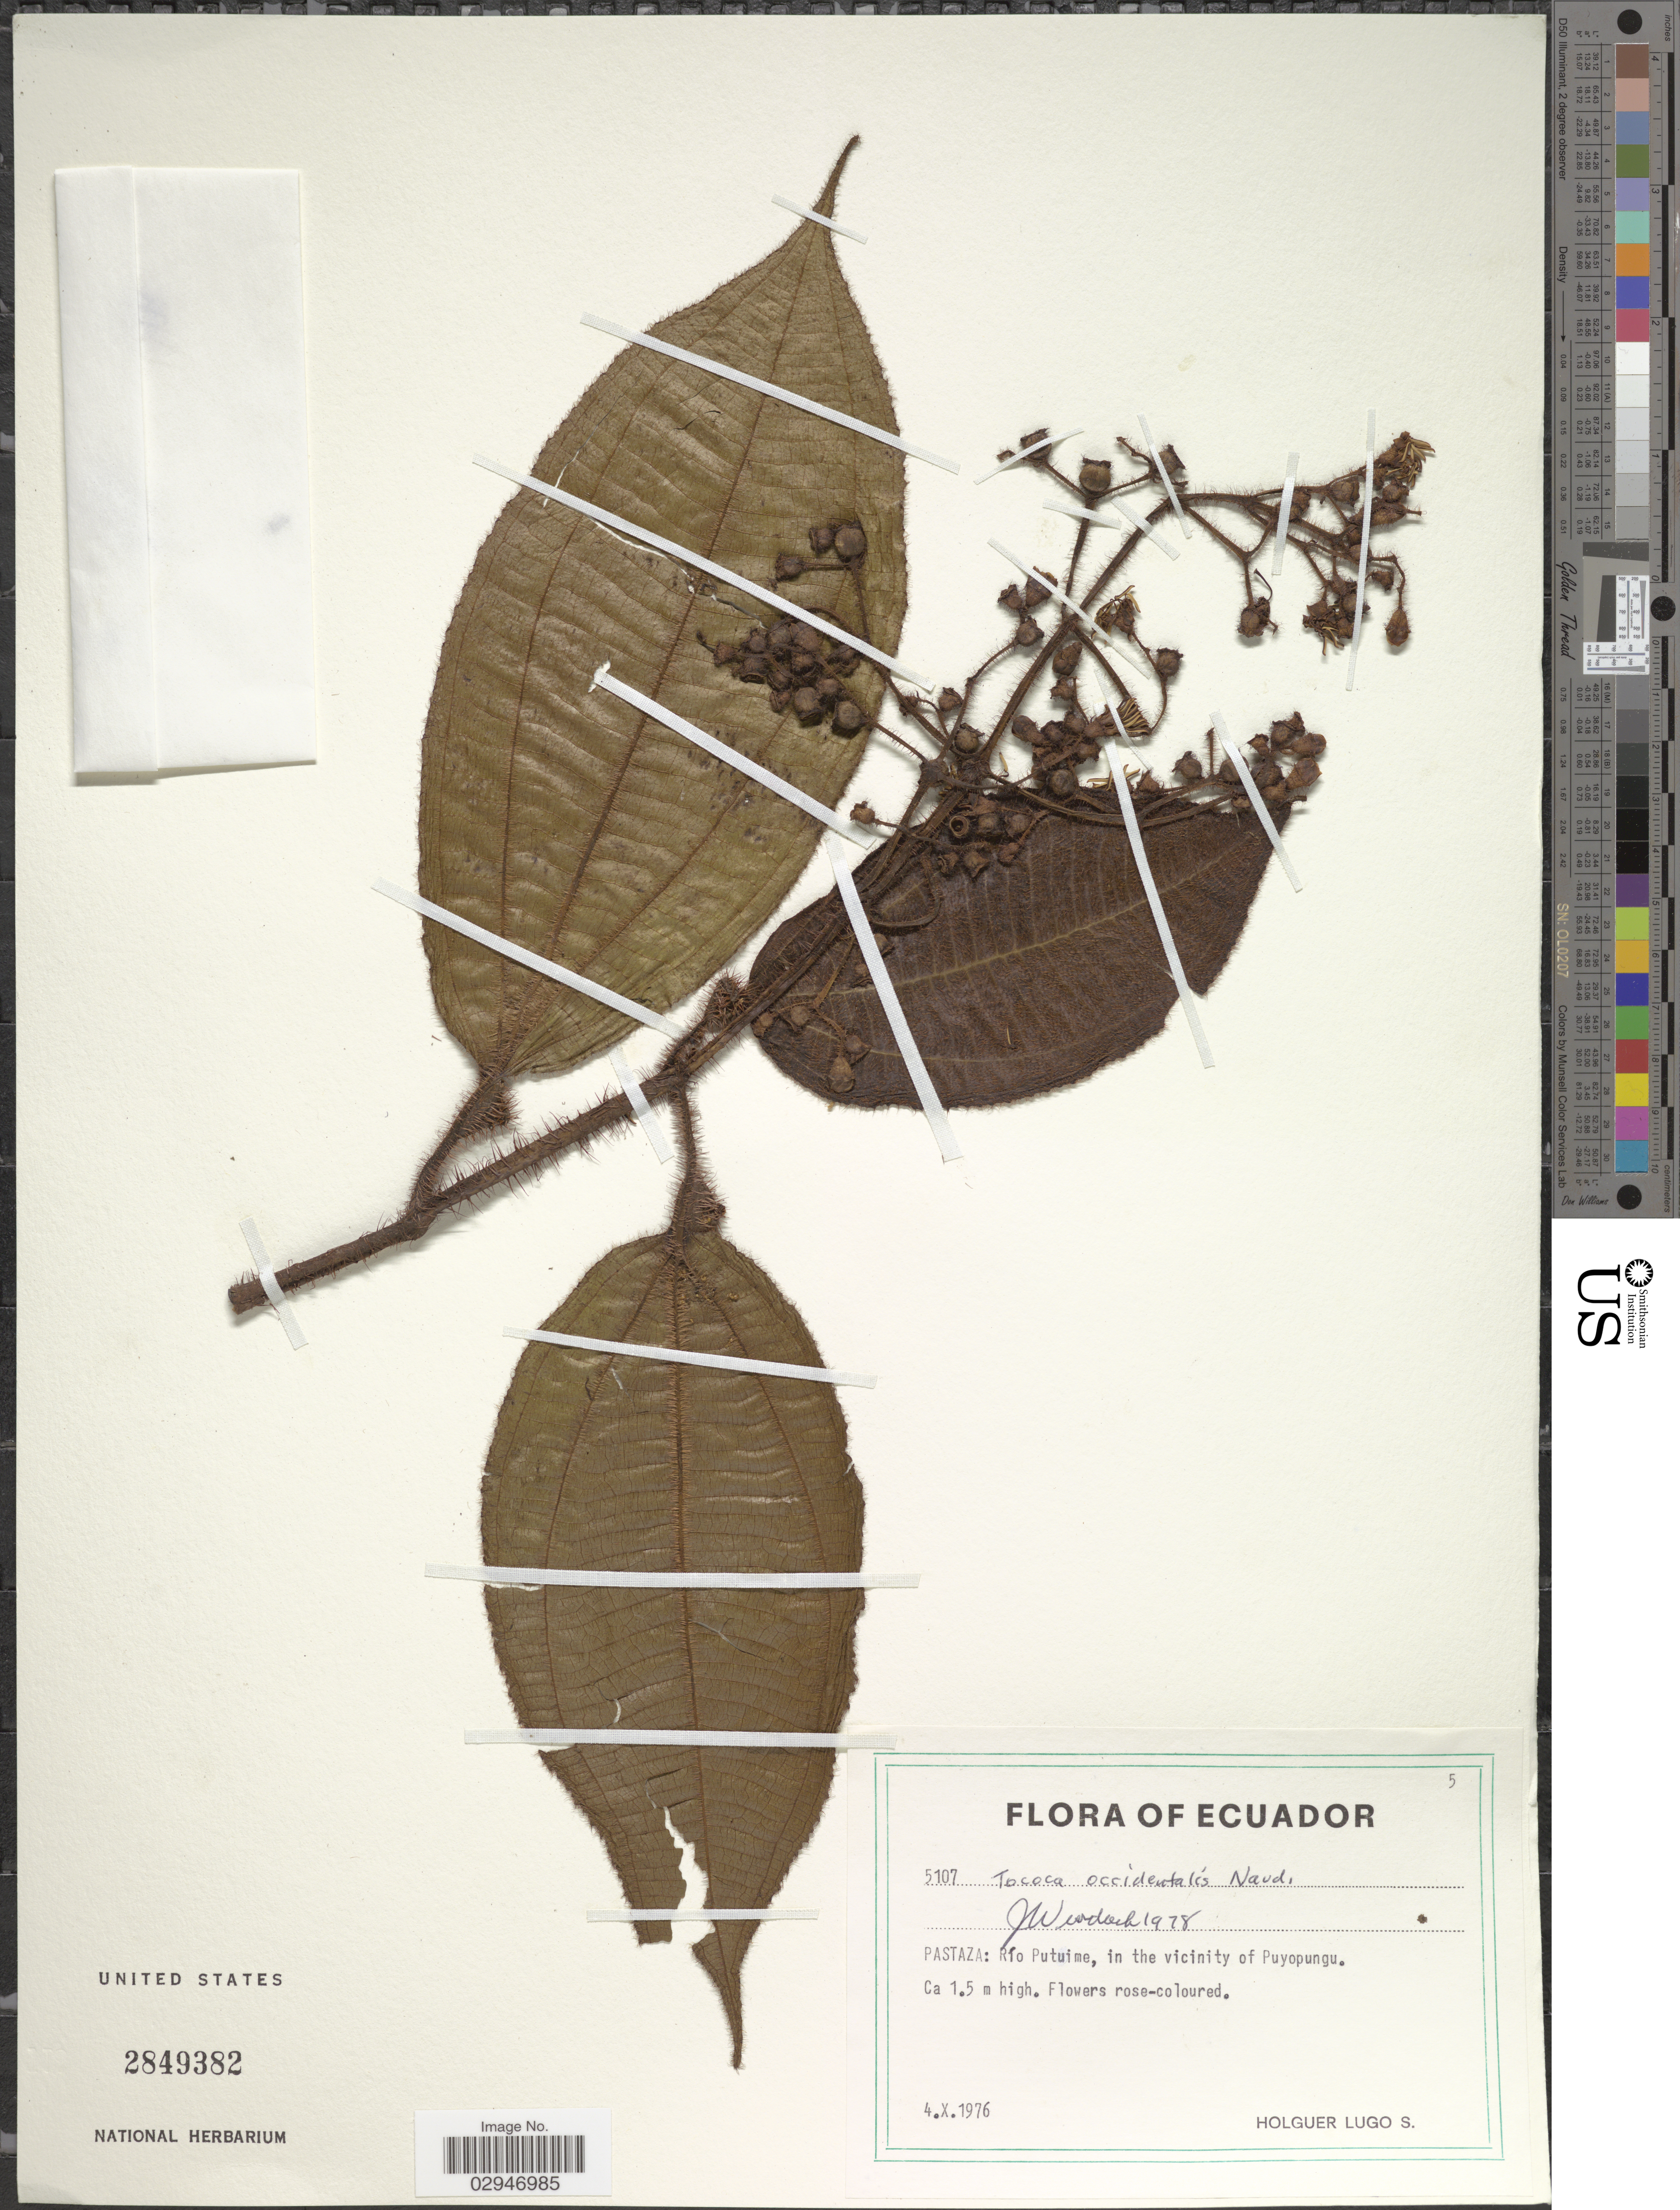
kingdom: Plantae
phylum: Tracheophyta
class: Magnoliopsida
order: Myrtales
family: Melastomataceae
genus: Tococa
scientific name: Tococa occidentalis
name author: Naudin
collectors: H. Lugo S.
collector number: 5107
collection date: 1976-10-04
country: Ecuador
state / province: Pastaza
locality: Río Putuime, in the vicinity of Putuime, in the vicinity of Puyopungu.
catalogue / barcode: US 2849382